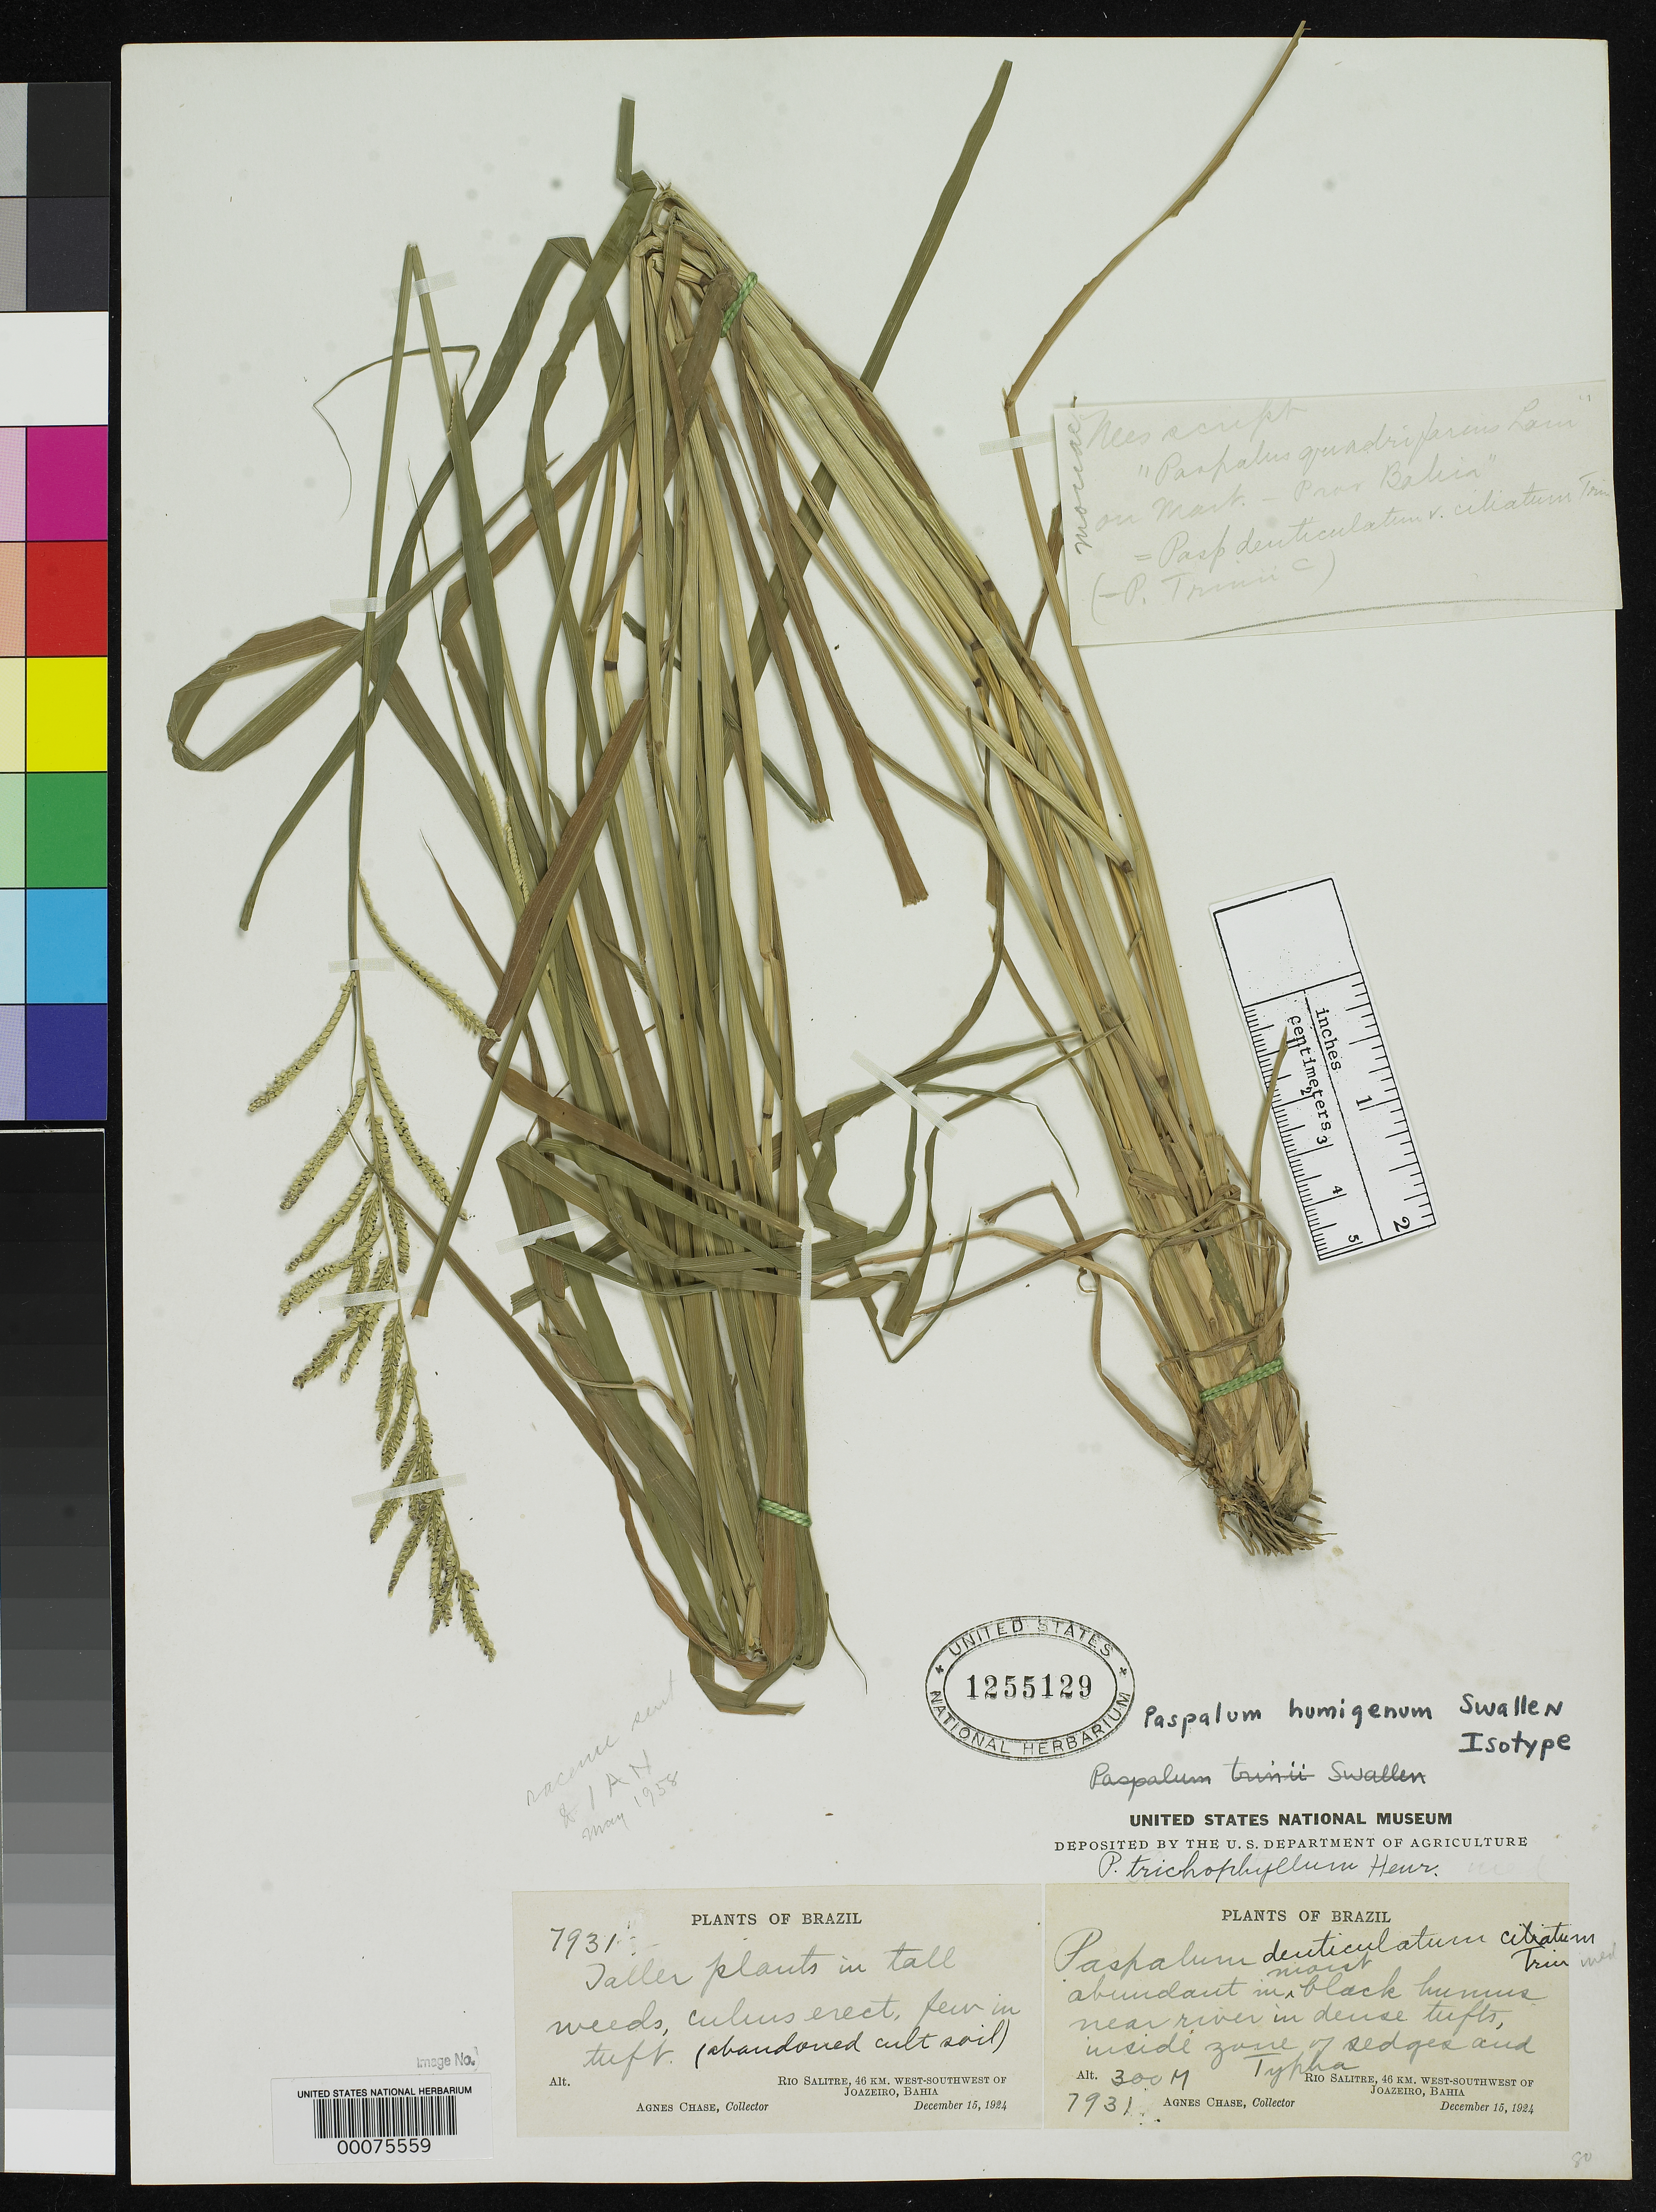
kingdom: Plantae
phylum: Tracheophyta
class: Liliopsida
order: Poales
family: Poaceae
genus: Paspalum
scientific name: Paspalum humigenum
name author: Swallen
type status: Isotype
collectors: A. Chase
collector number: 7931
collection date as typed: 15 Dec 1924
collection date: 1924-12-15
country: Brazil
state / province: Bahia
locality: Rio Salitre, 46 km WSW of Joazeiro.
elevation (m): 300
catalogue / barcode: US 1255129